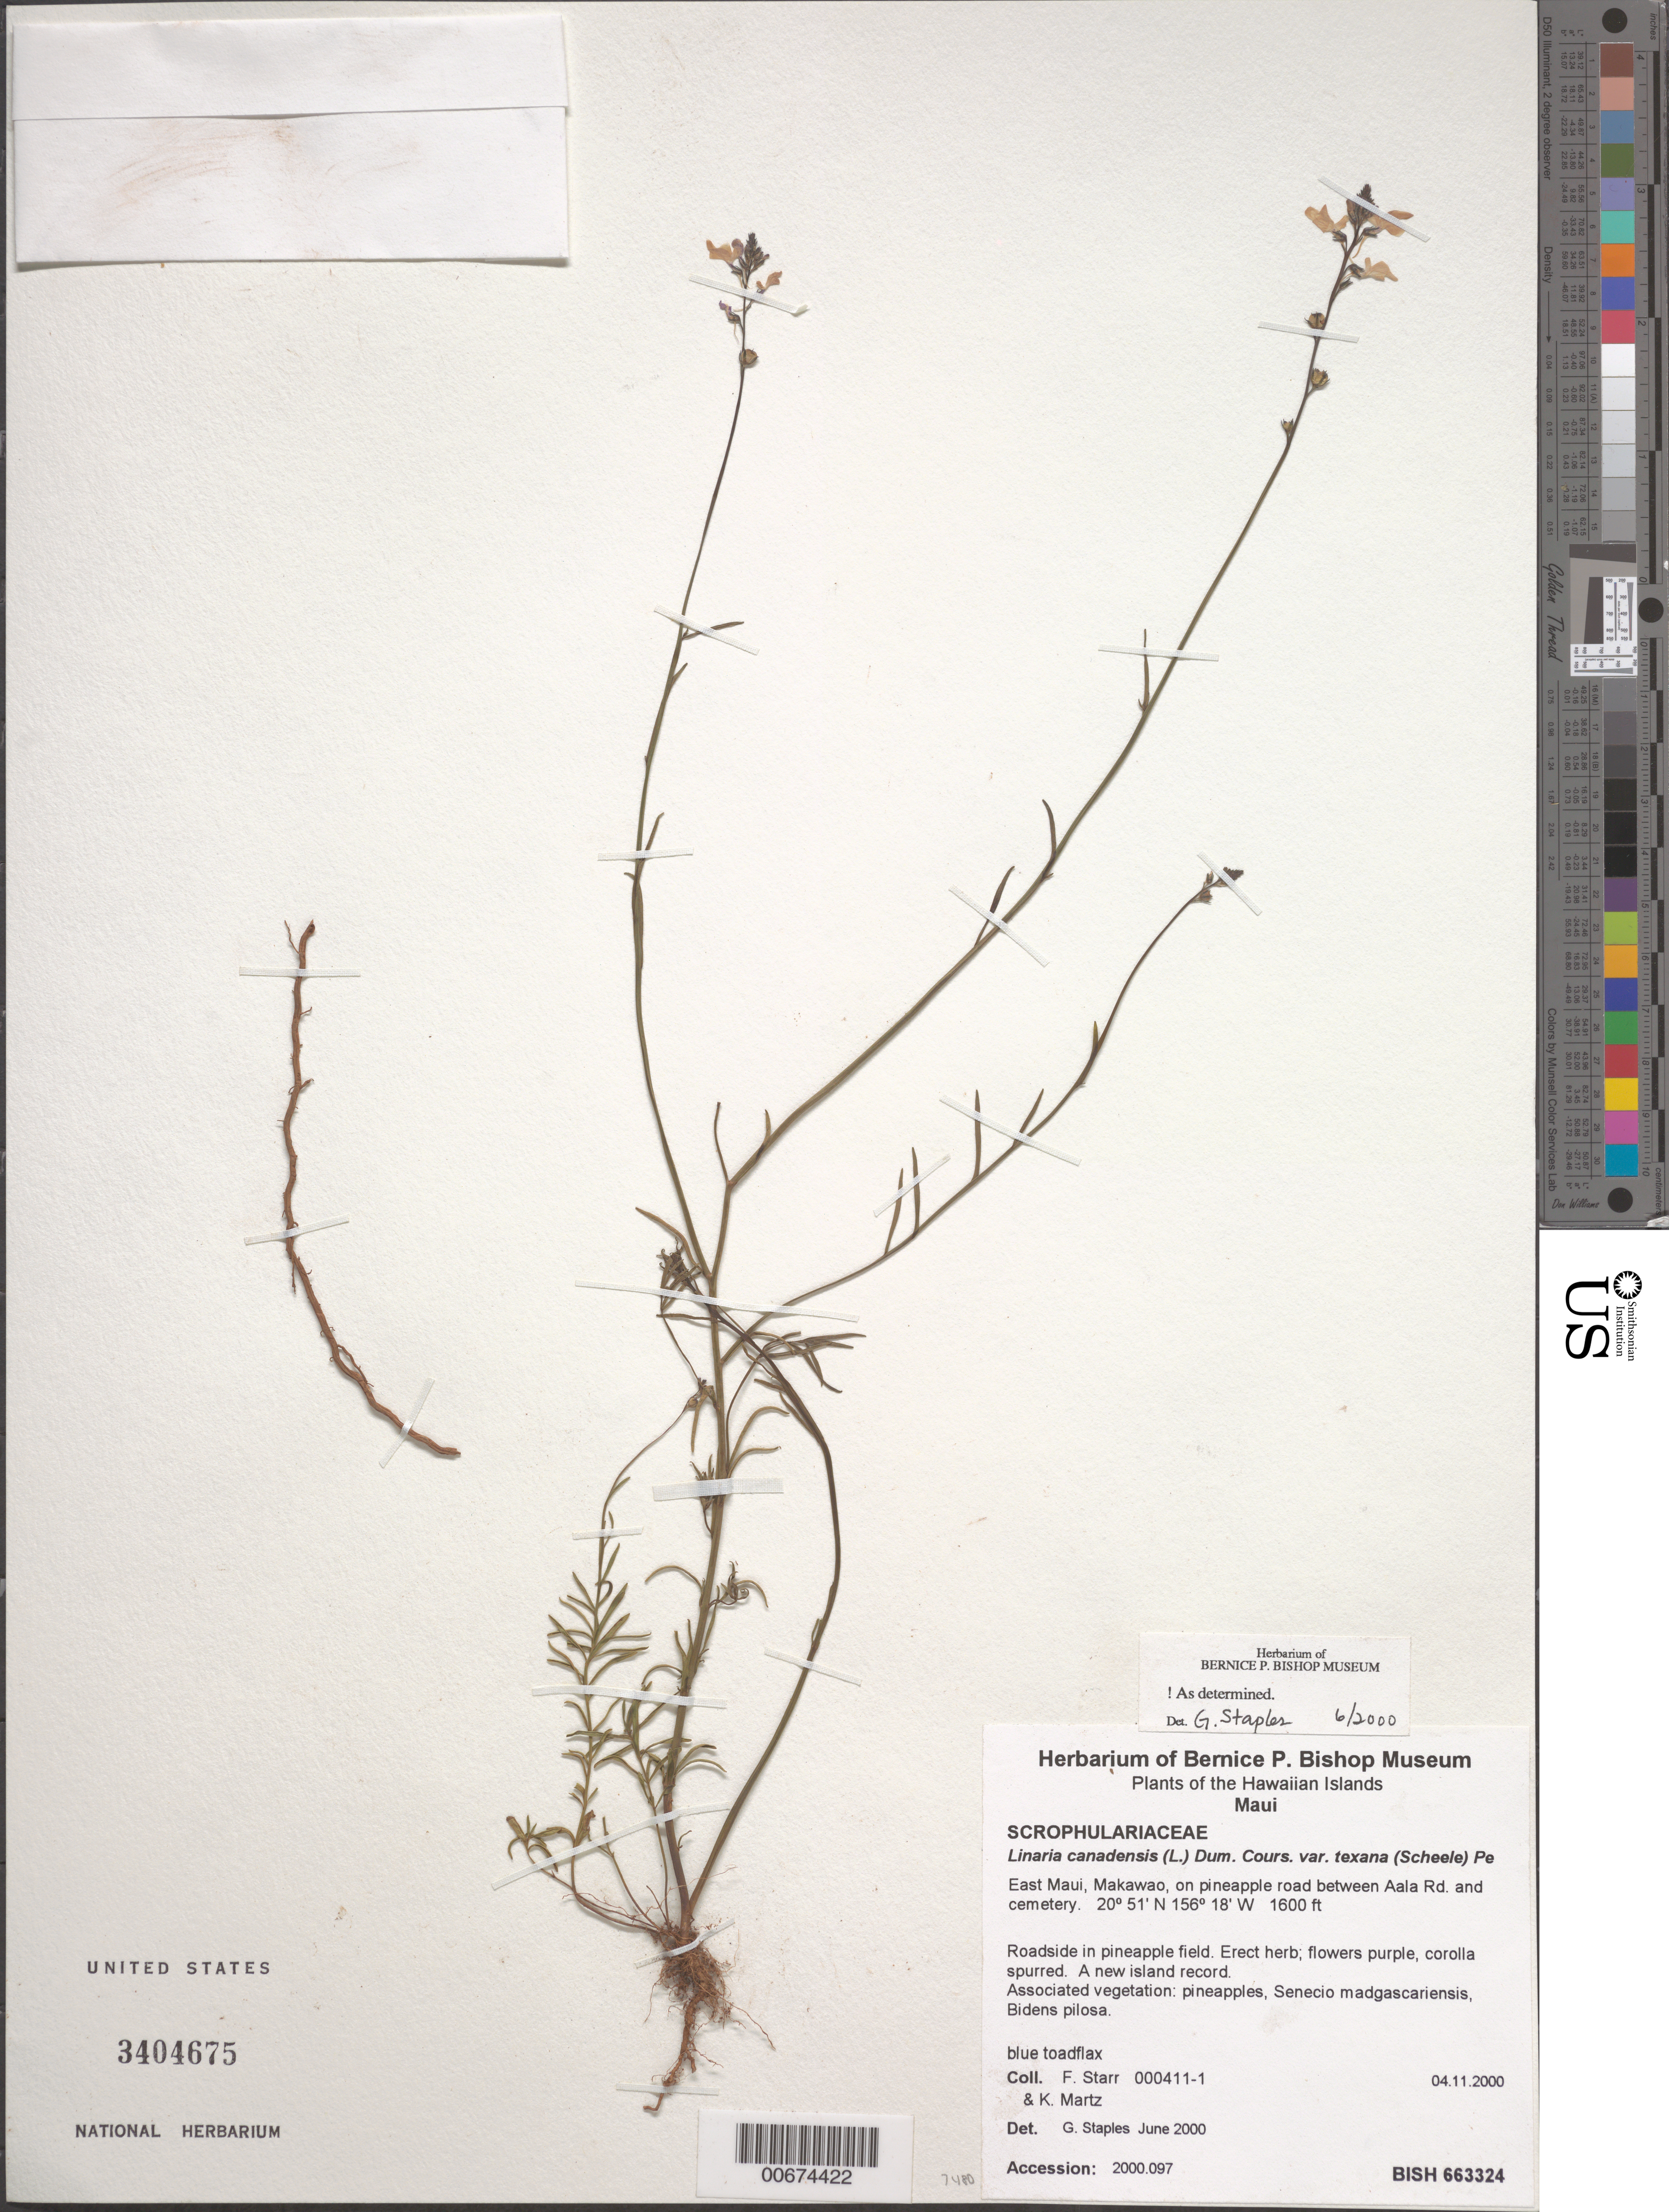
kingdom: Plantae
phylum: Tracheophyta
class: Magnoliopsida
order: Lamiales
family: Plantaginaceae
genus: Nuttallanthus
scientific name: Nuttallanthus texanus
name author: (Scheele) D.A. Sutton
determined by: Wagner, W. L., (BOT), Smithsonian Institution - National Museum of Natural History (UNITED STATES)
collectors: F. Starr & K. Martz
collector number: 000411-1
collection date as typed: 11 Apr 2000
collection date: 2000-04-11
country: United States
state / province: Hawaii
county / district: Maui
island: Maui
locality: East Maui, Makawao, on pineapple road between Aala Rd. and cemetery.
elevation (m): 488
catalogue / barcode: US 3404675